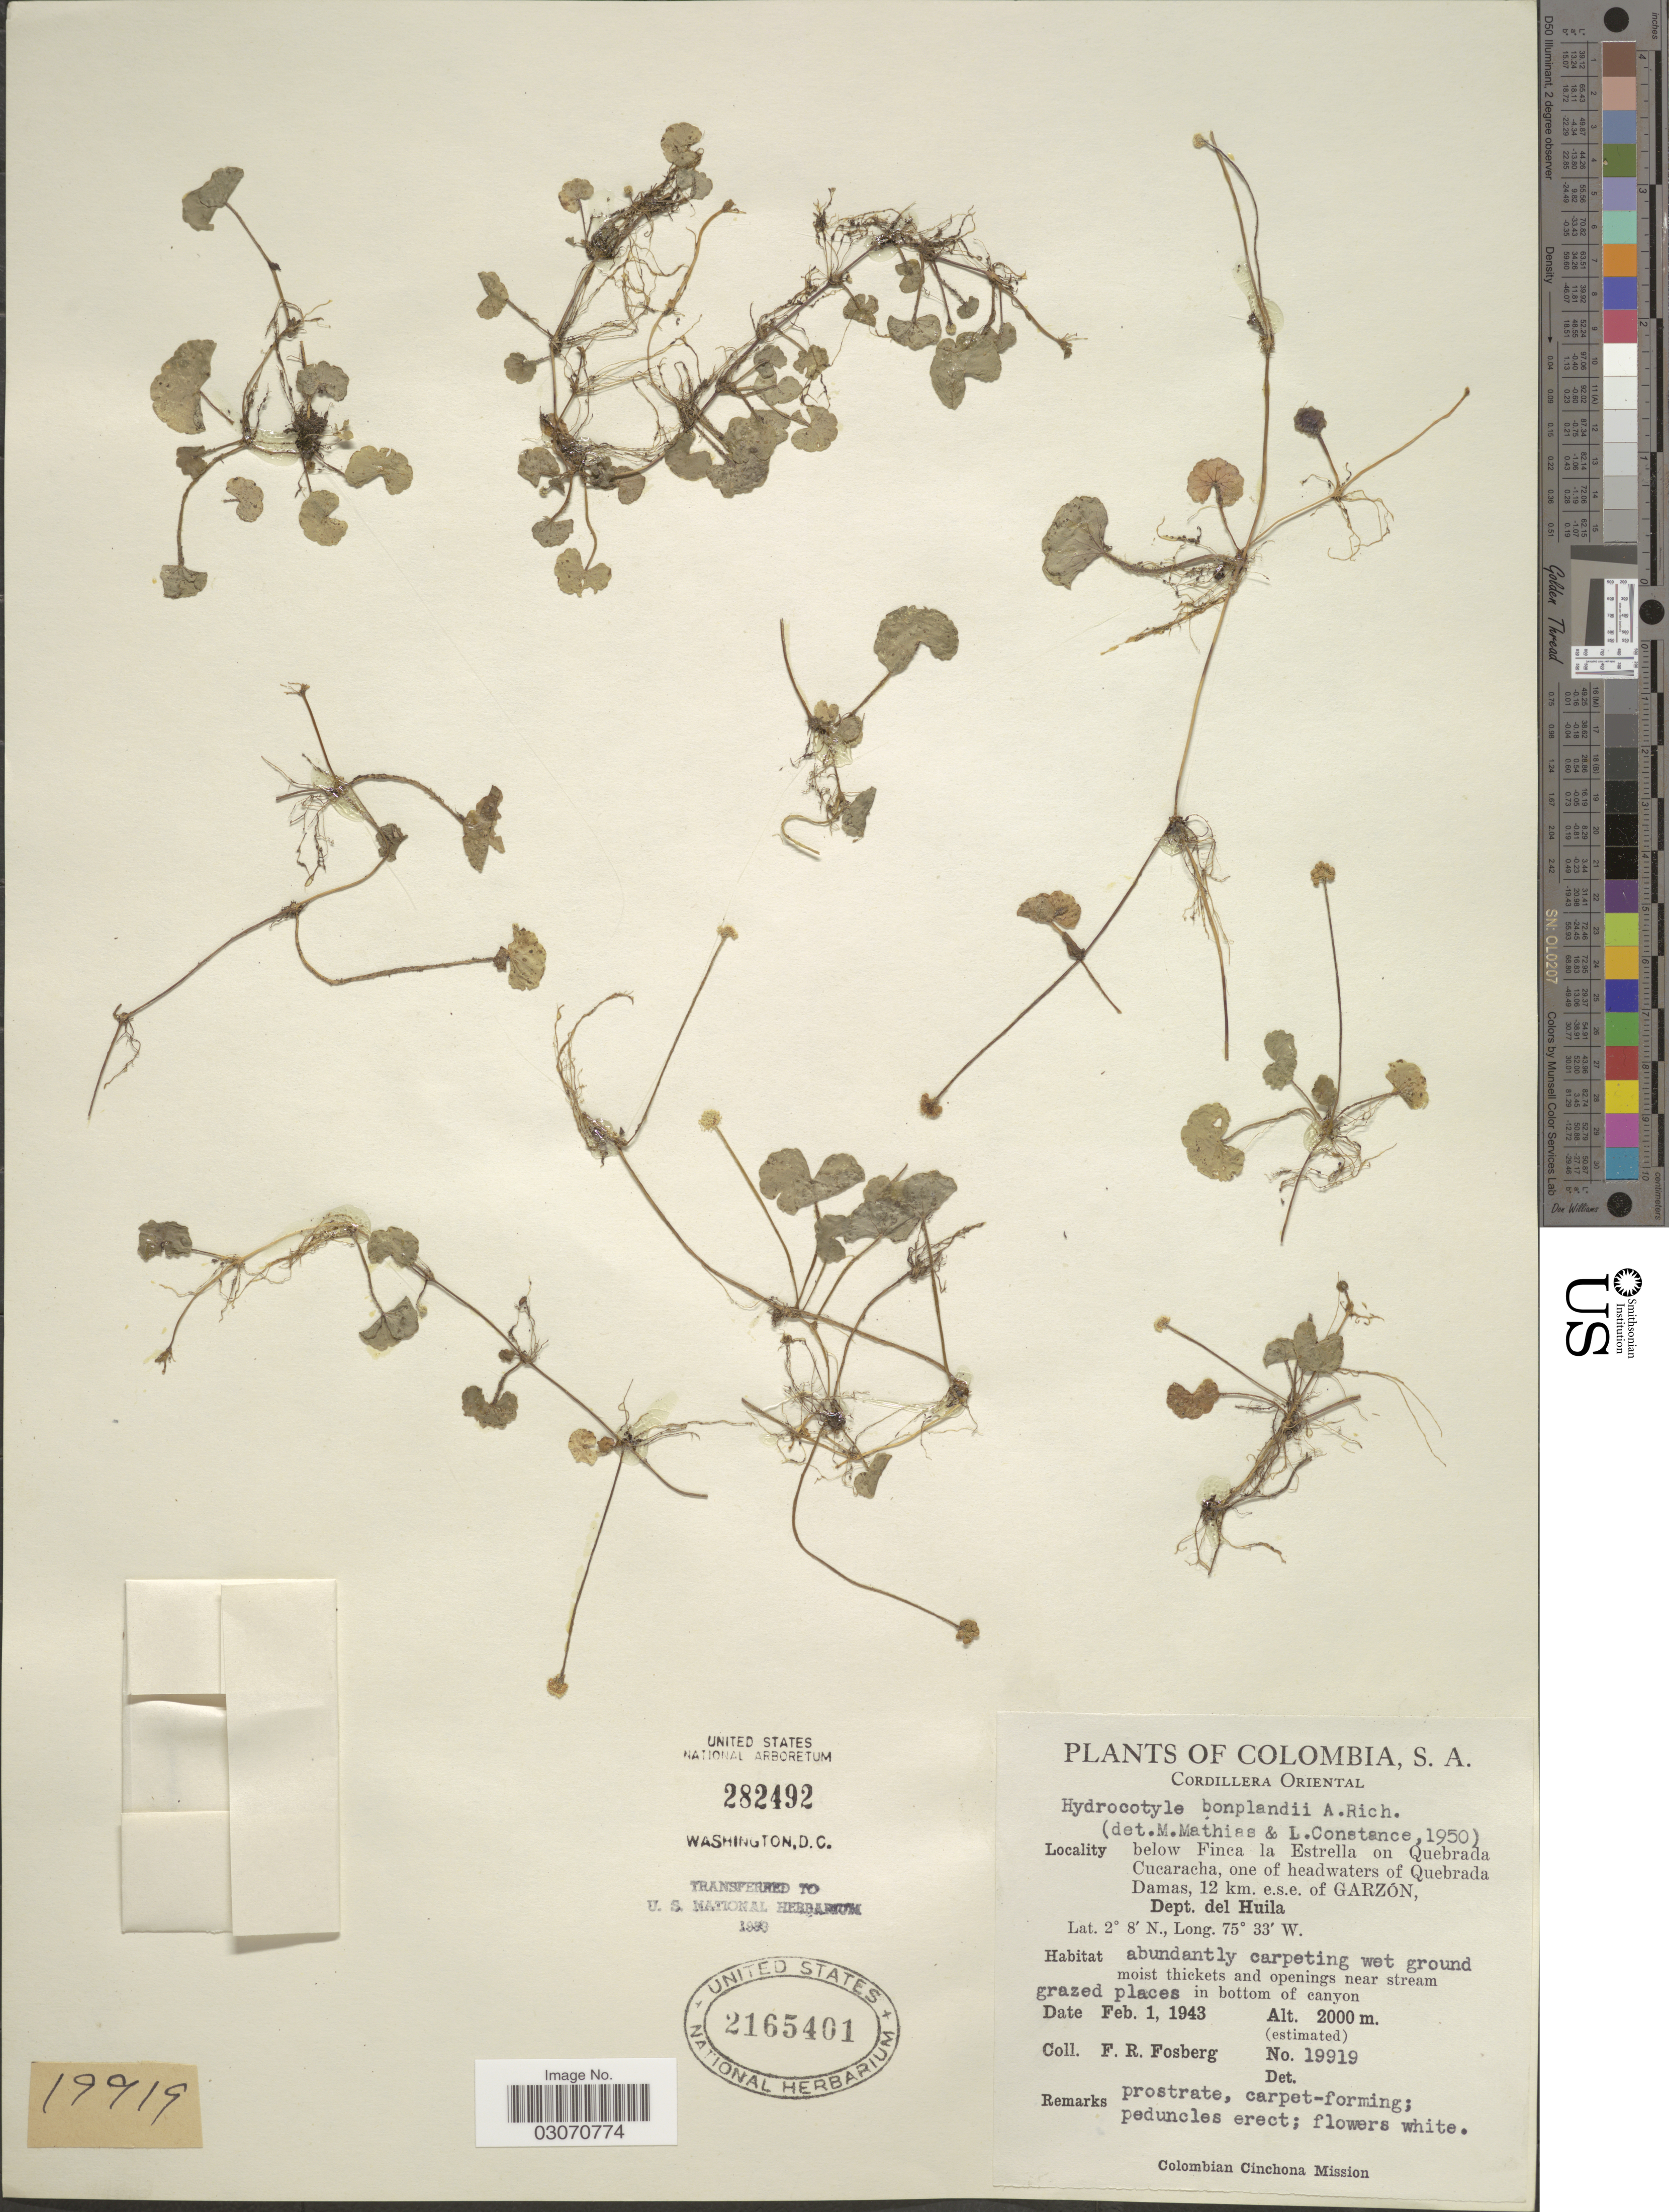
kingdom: Plantae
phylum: Tracheophyta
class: Magnoliopsida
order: Apiales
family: Araliaceae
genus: Hydrocotyle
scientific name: Hydrocotyle bonplandii var. bonplandii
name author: A. Rich.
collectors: F. R. Fosberg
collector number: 19919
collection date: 1943-02-01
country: Colombia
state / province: Huila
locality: Cordillera Oriental, below Finca la Estrella on Quebrada Cucaracha, one of headwaters of Quebrada Damas, 12 km e.s.e. of Garzón, Dept. del Huila.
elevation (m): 2000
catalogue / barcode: US 2165401